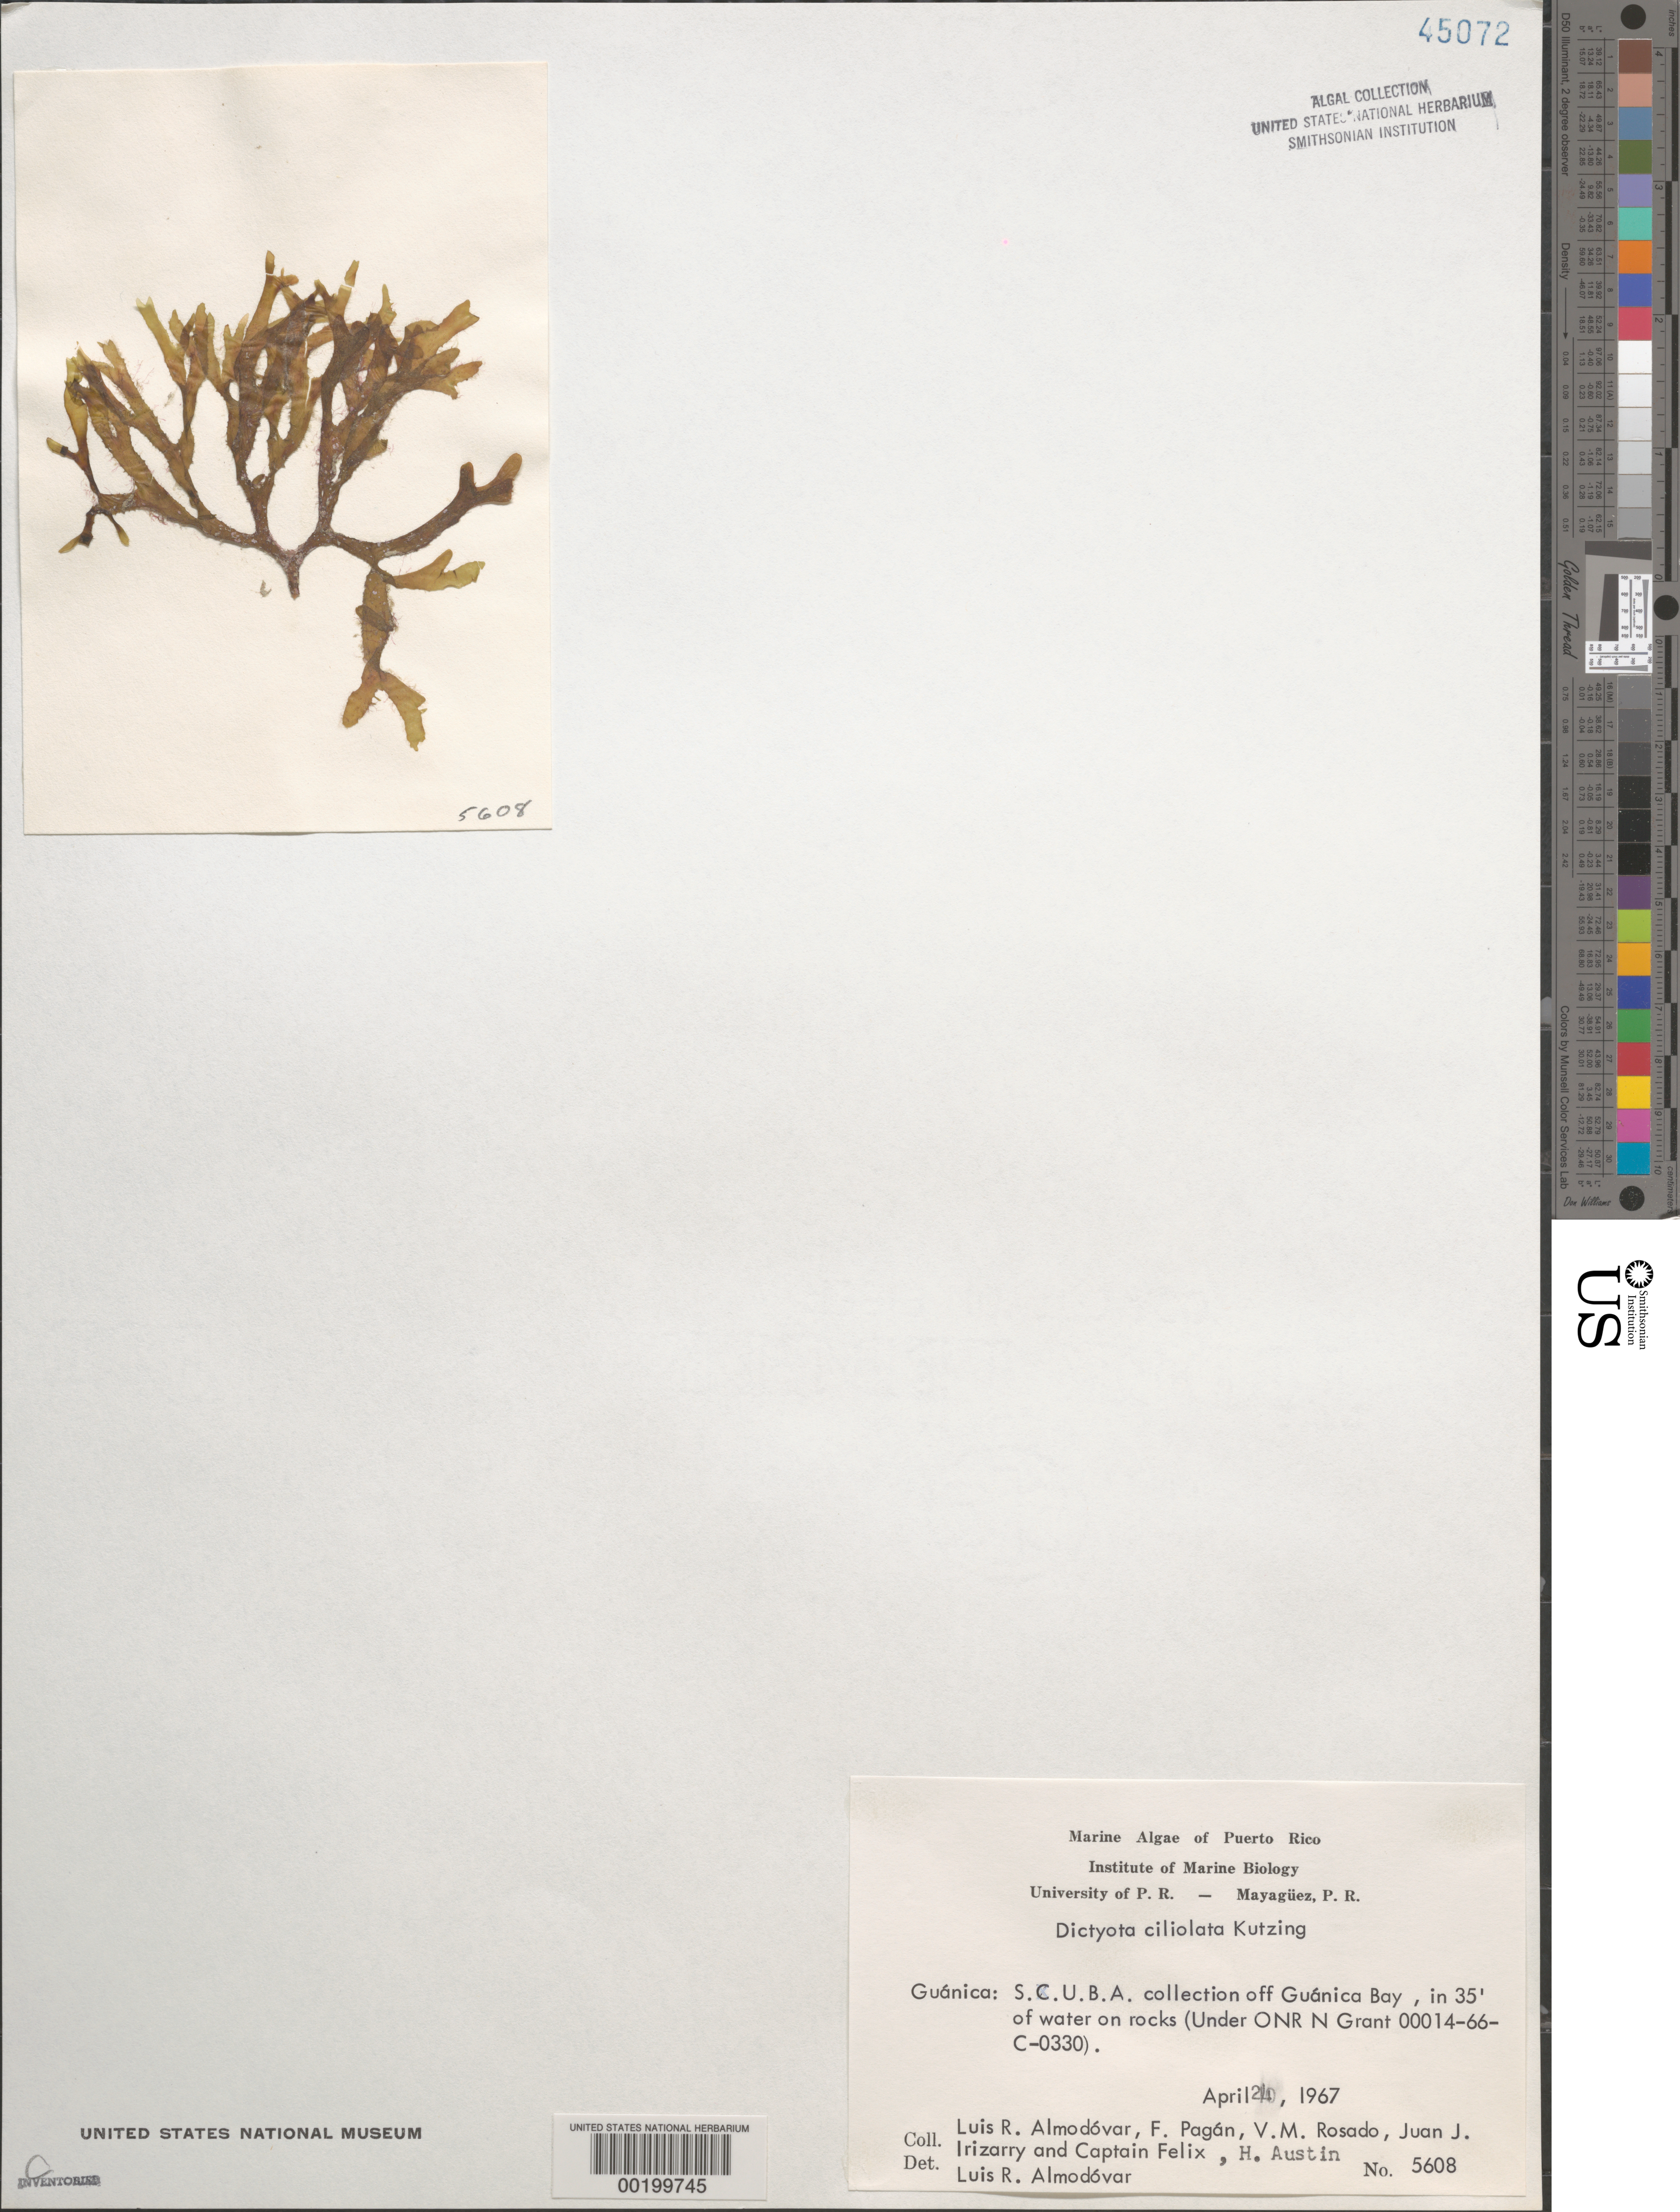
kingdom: Chromista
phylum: Ochrophyta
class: Phaeophyceae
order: Dictyotales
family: Dictyotaceae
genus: Dictyota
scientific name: Dictyota ciliolata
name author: Sond. ex Kütz.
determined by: Almodovar, L. R.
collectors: L. Almodovar, F. Pagan, V. Rosado, J. Irizarry, C. Felix & H. Austin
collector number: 5608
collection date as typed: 24 Apr 1967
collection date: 1967-04-24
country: Puerto Rico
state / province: Guanica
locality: Off guanica bay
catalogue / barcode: US 45072